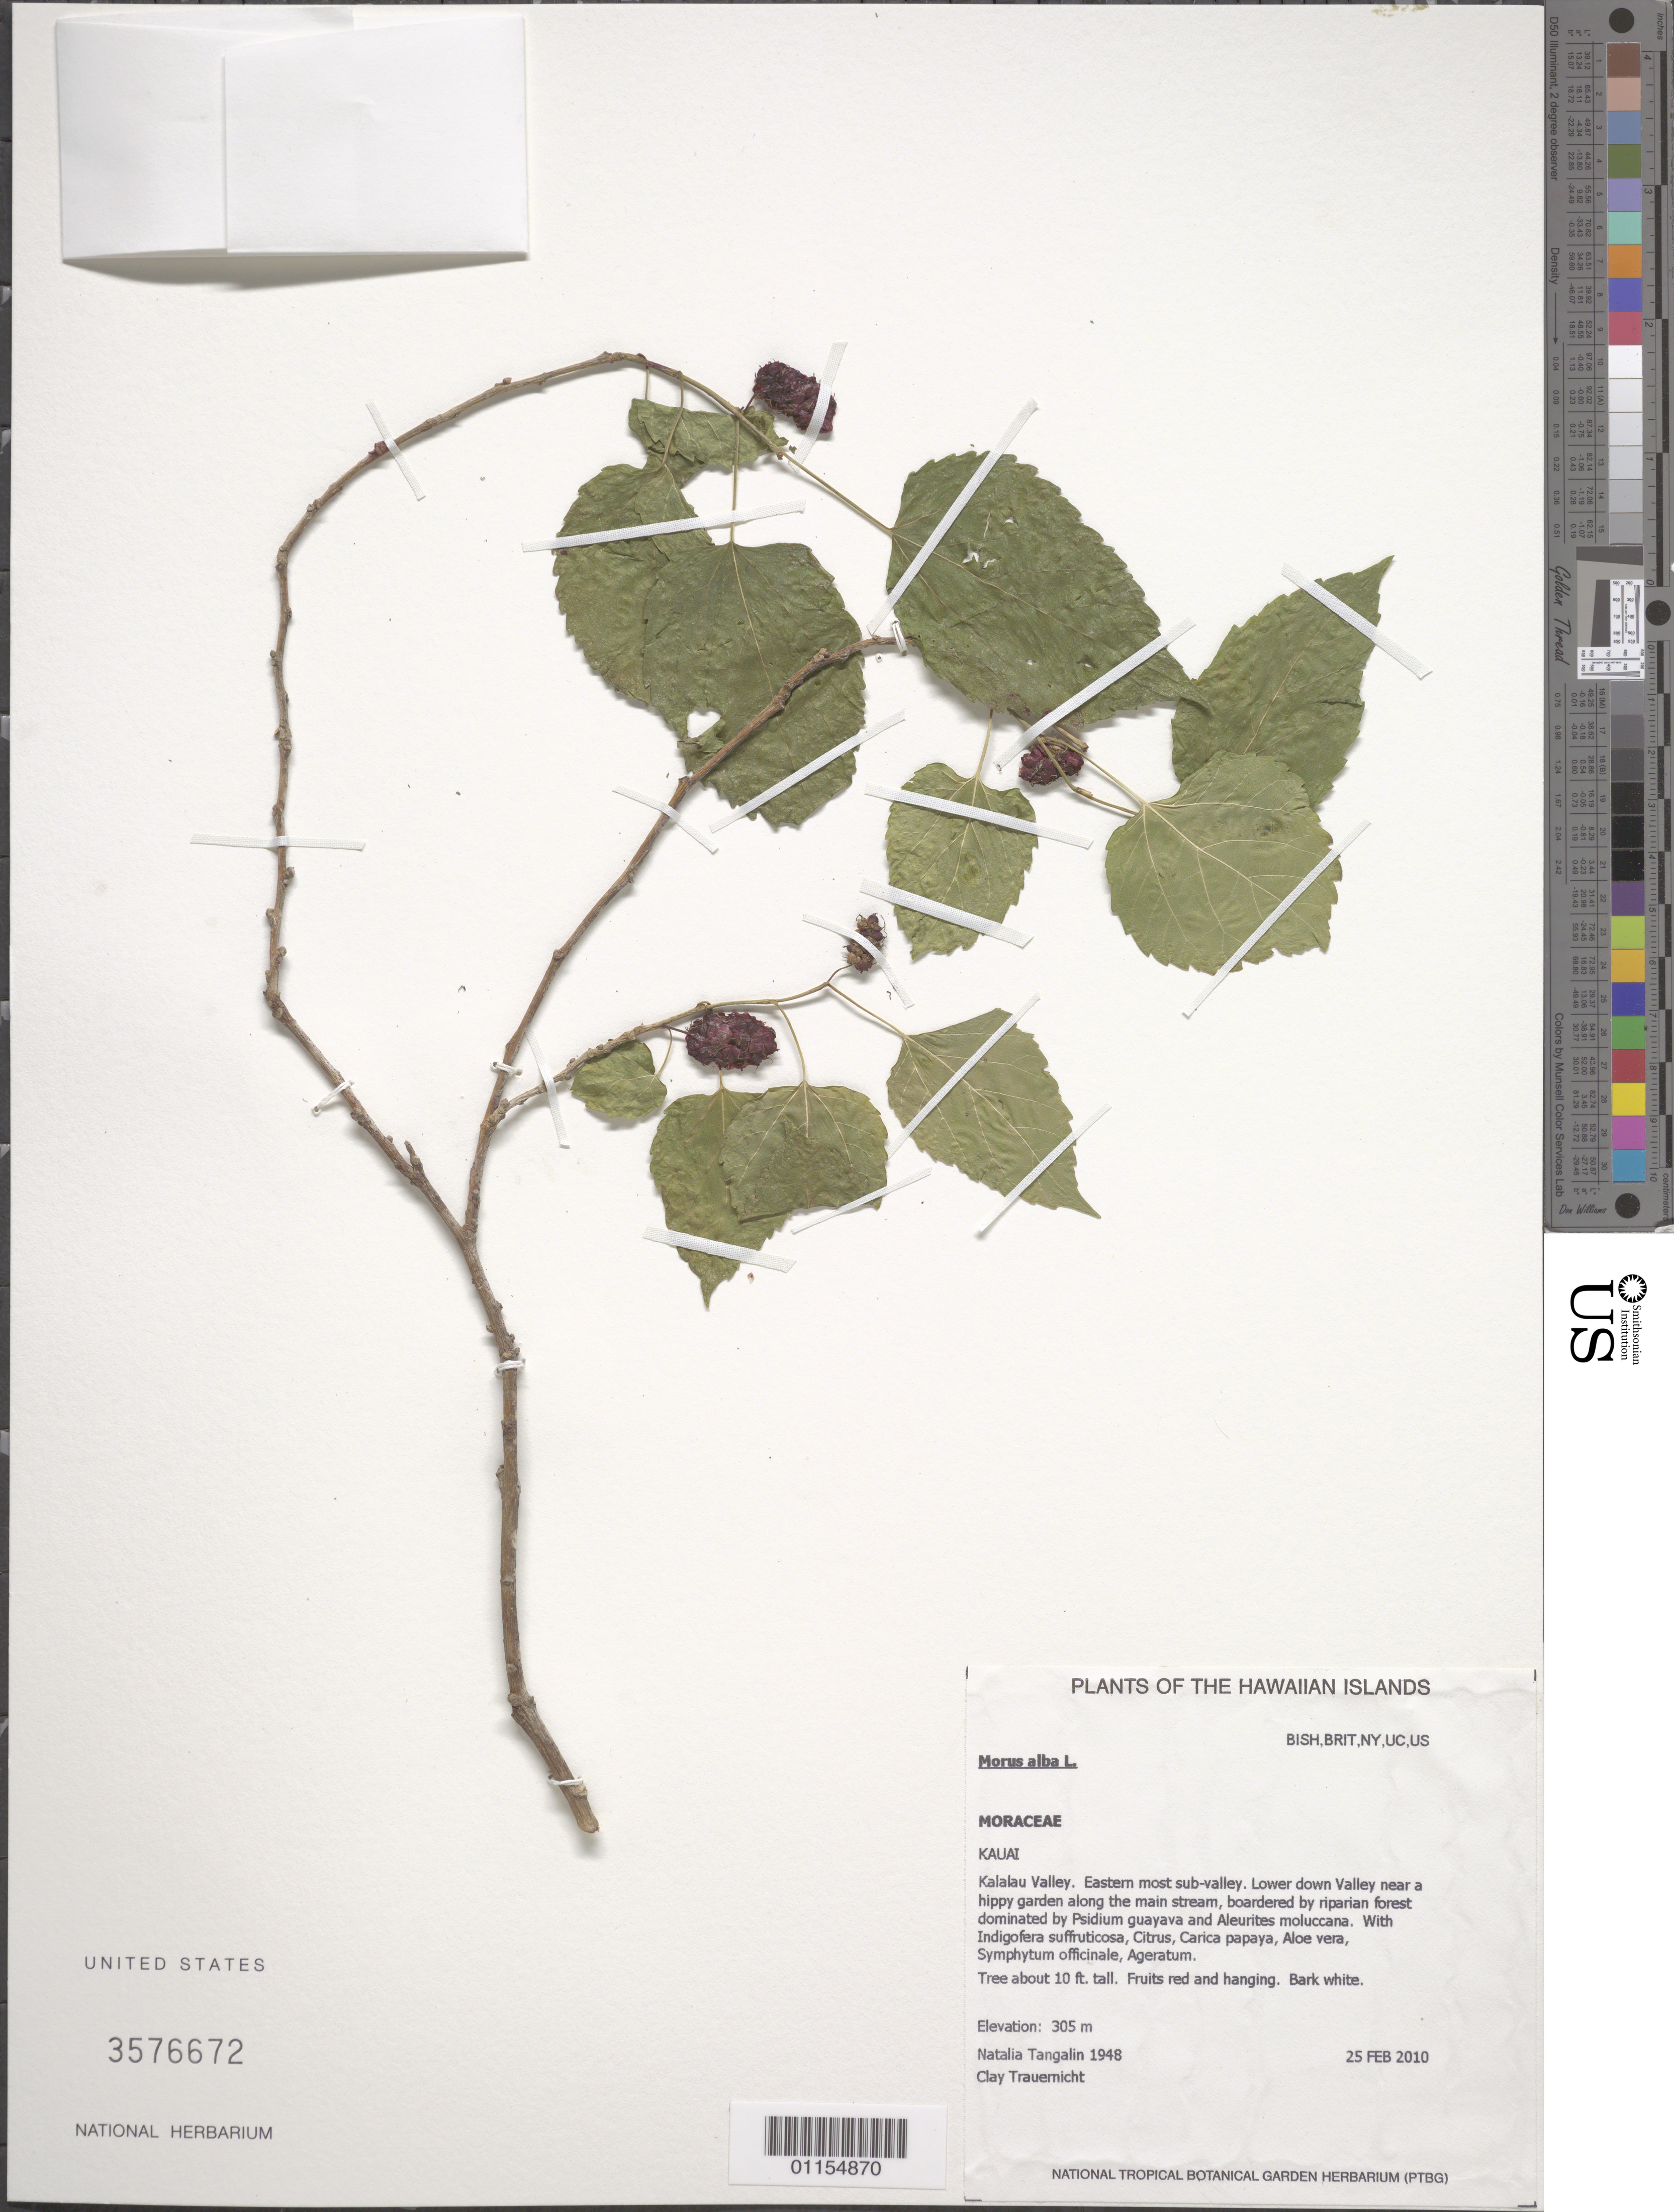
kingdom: Plantae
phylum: Tracheophyta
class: Magnoliopsida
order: Rosales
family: Moraceae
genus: Morus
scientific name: Morus alba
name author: L.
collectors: N. Tangalin & C. Trauernicht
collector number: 1948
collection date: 2010-02-25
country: United States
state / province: Hawaii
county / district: Kaui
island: Kaua'i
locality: Kalalau Valley, eastern most sub-valley, lower down valley near a hippy garden along the main stream.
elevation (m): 305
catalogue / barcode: US 3576672